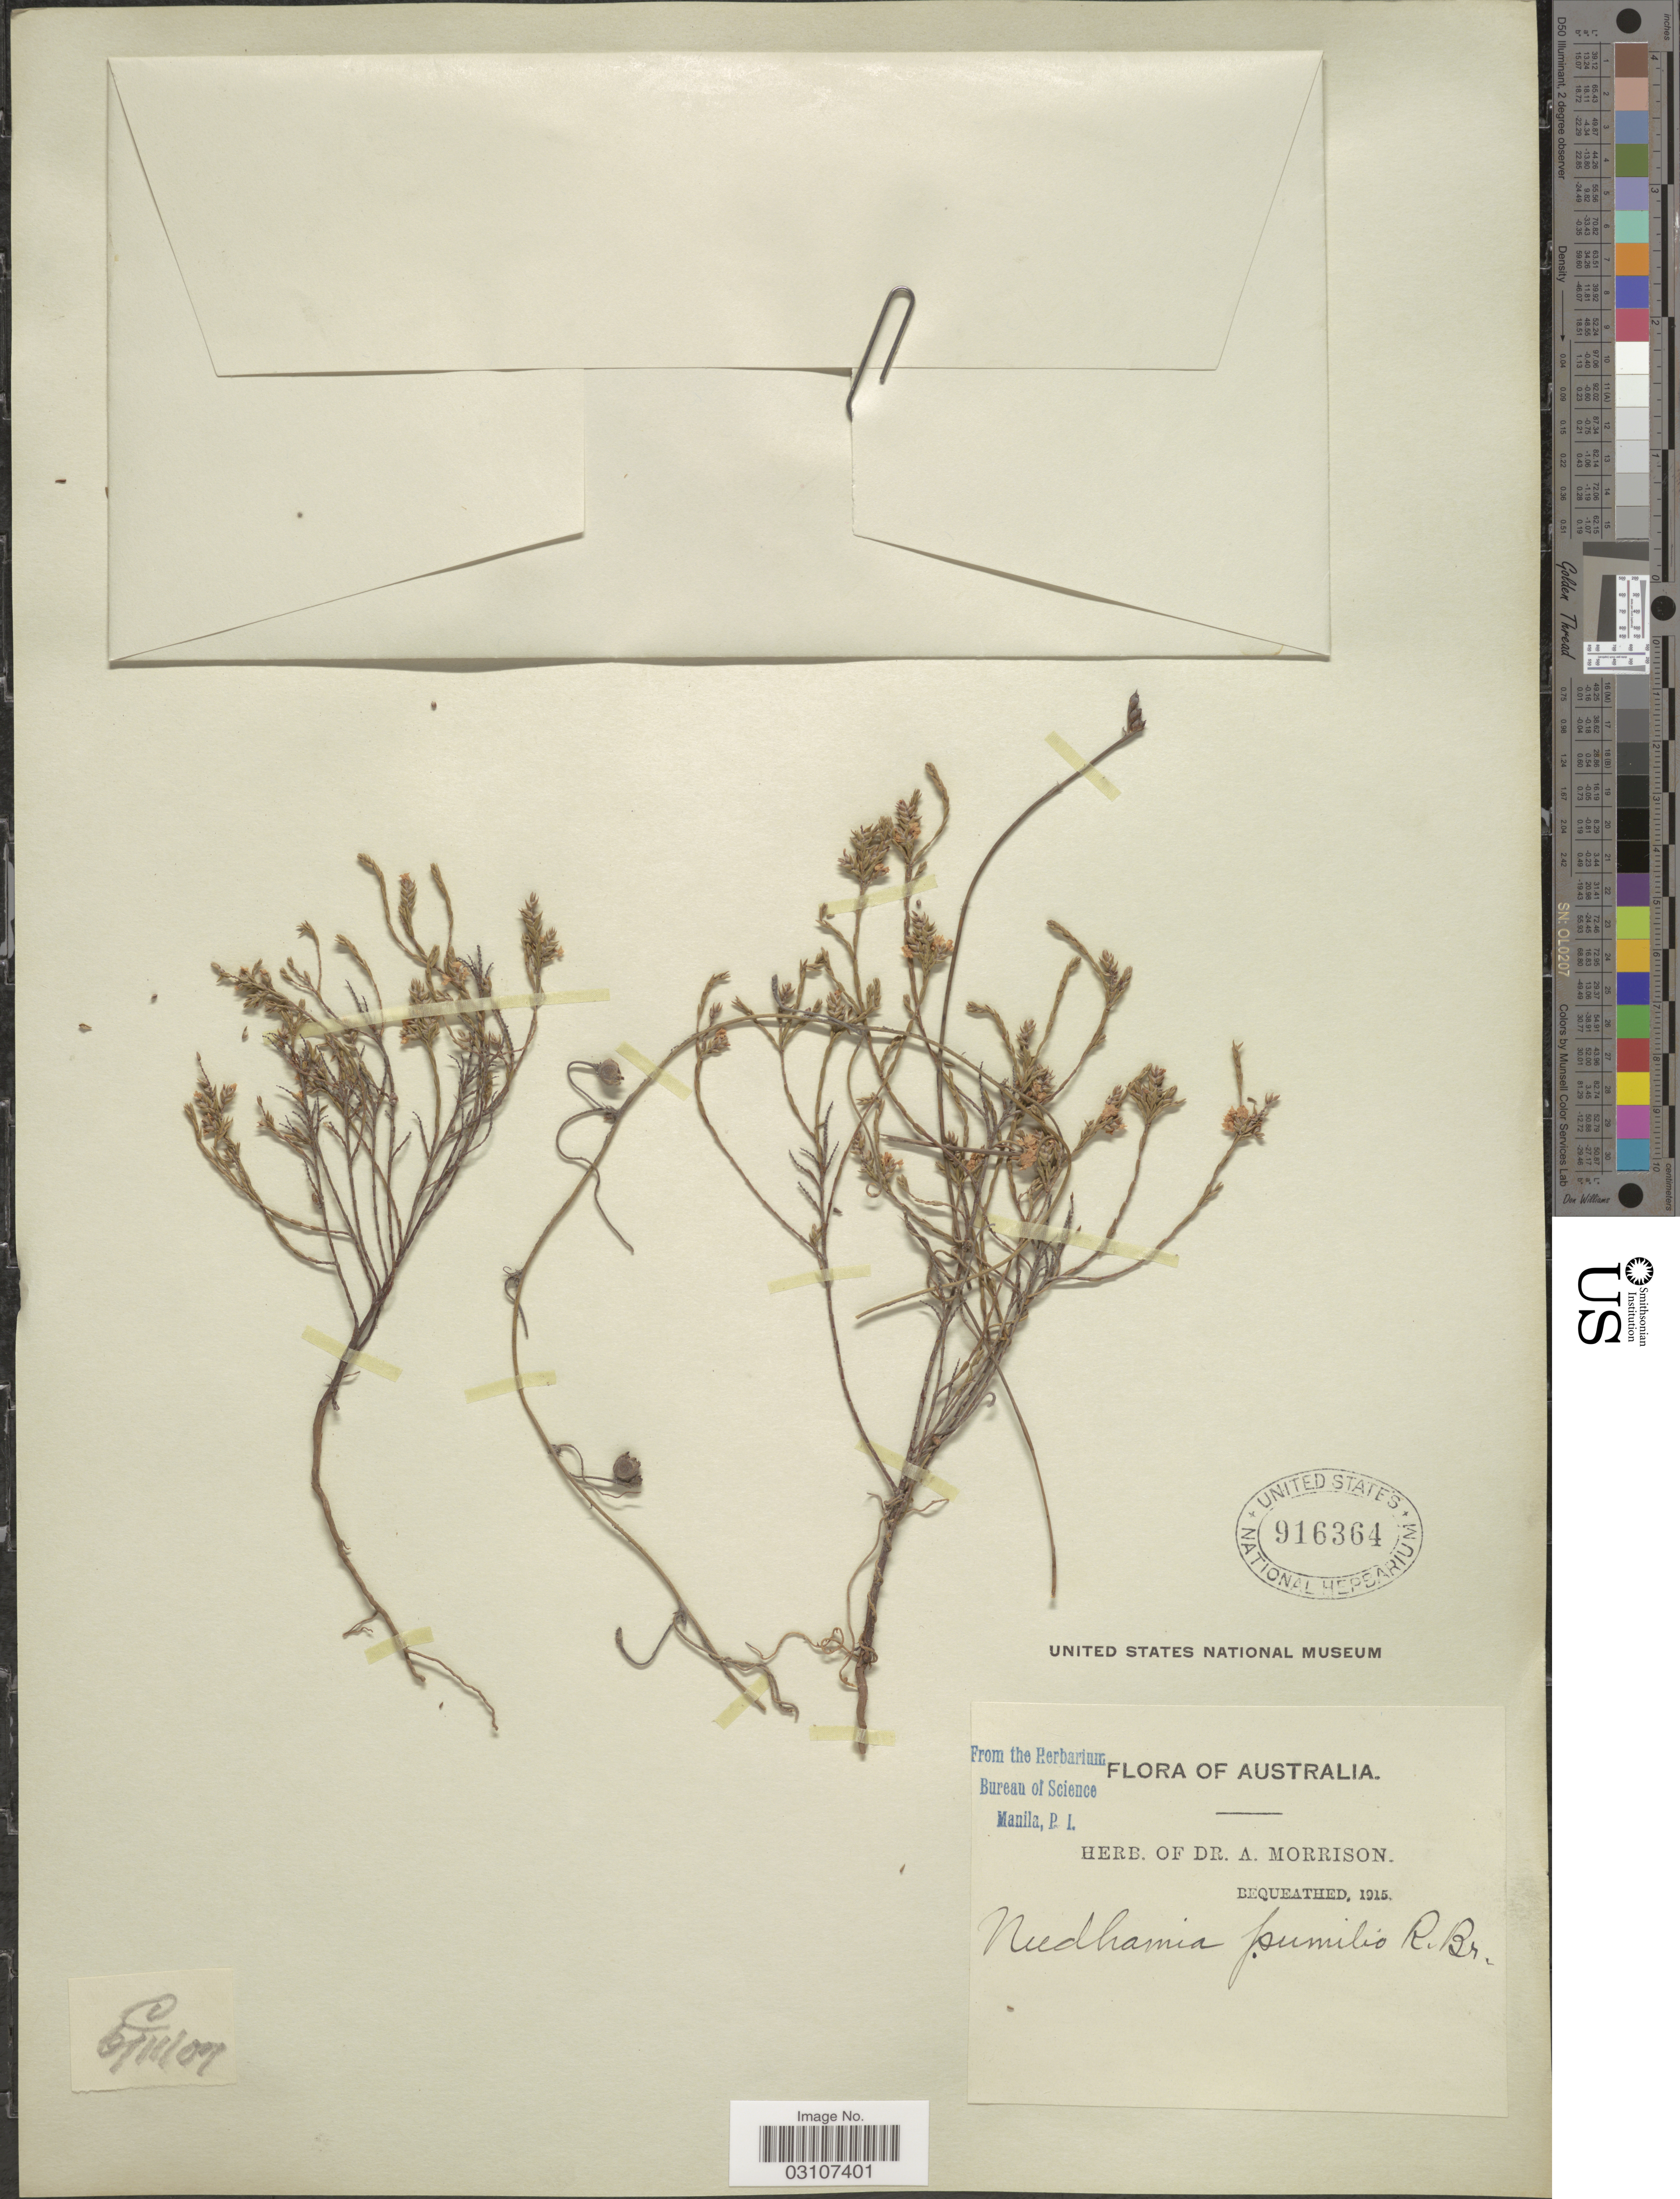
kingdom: Plantae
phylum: Tracheophyta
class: Magnoliopsida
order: Ericales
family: Ericaceae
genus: Needhamia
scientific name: Needhamia pumilio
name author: R. Br.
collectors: ex herb. Dr. A. Morrison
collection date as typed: Transcribed d/m/y: 6/11/7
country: Australia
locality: C.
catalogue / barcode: US 916364